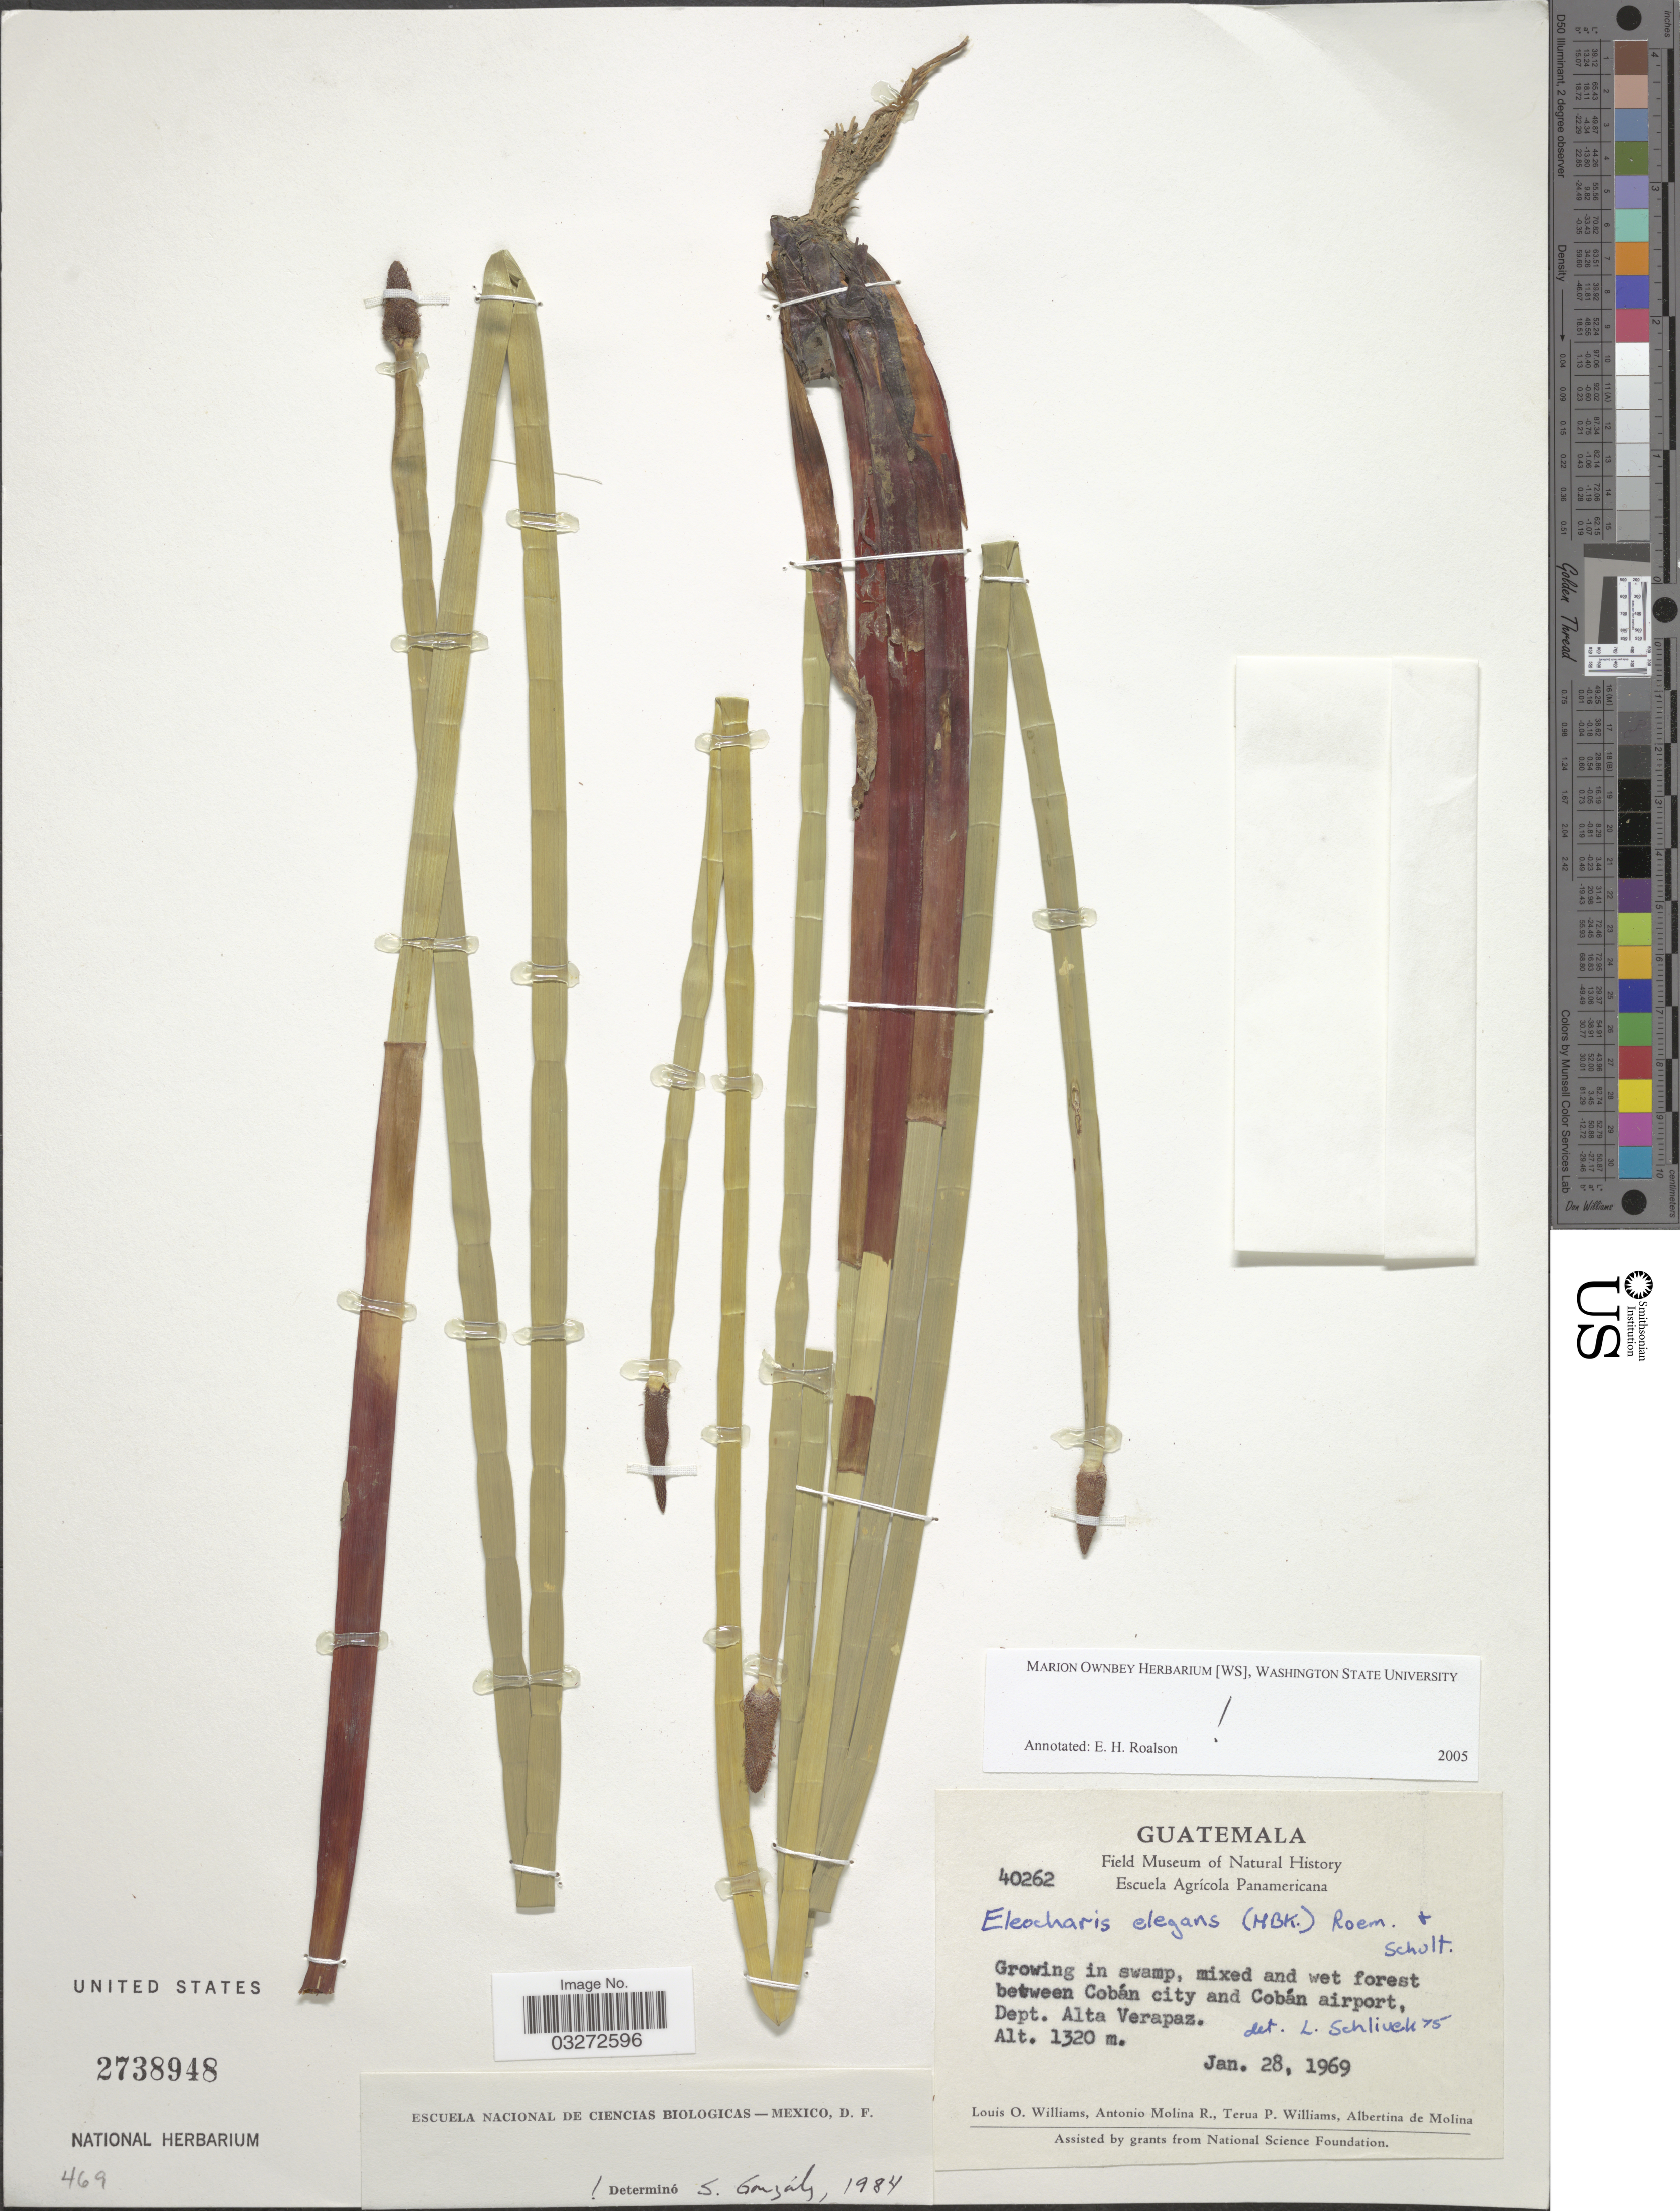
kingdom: Plantae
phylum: Tracheophyta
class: Liliopsida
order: Poales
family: Cyperaceae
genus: Eleocharis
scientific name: Eleocharis elegans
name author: (Kunth) Roem. & Schult.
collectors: L. O. Williams, A. Molina R., T. Williams & A. R. Molina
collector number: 40262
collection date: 1969-01-28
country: Guatemala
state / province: Alta Verapaz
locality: Between Cobán city and Cobán airport, Dept. Alta Verapaz.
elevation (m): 1320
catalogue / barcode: US 2738948